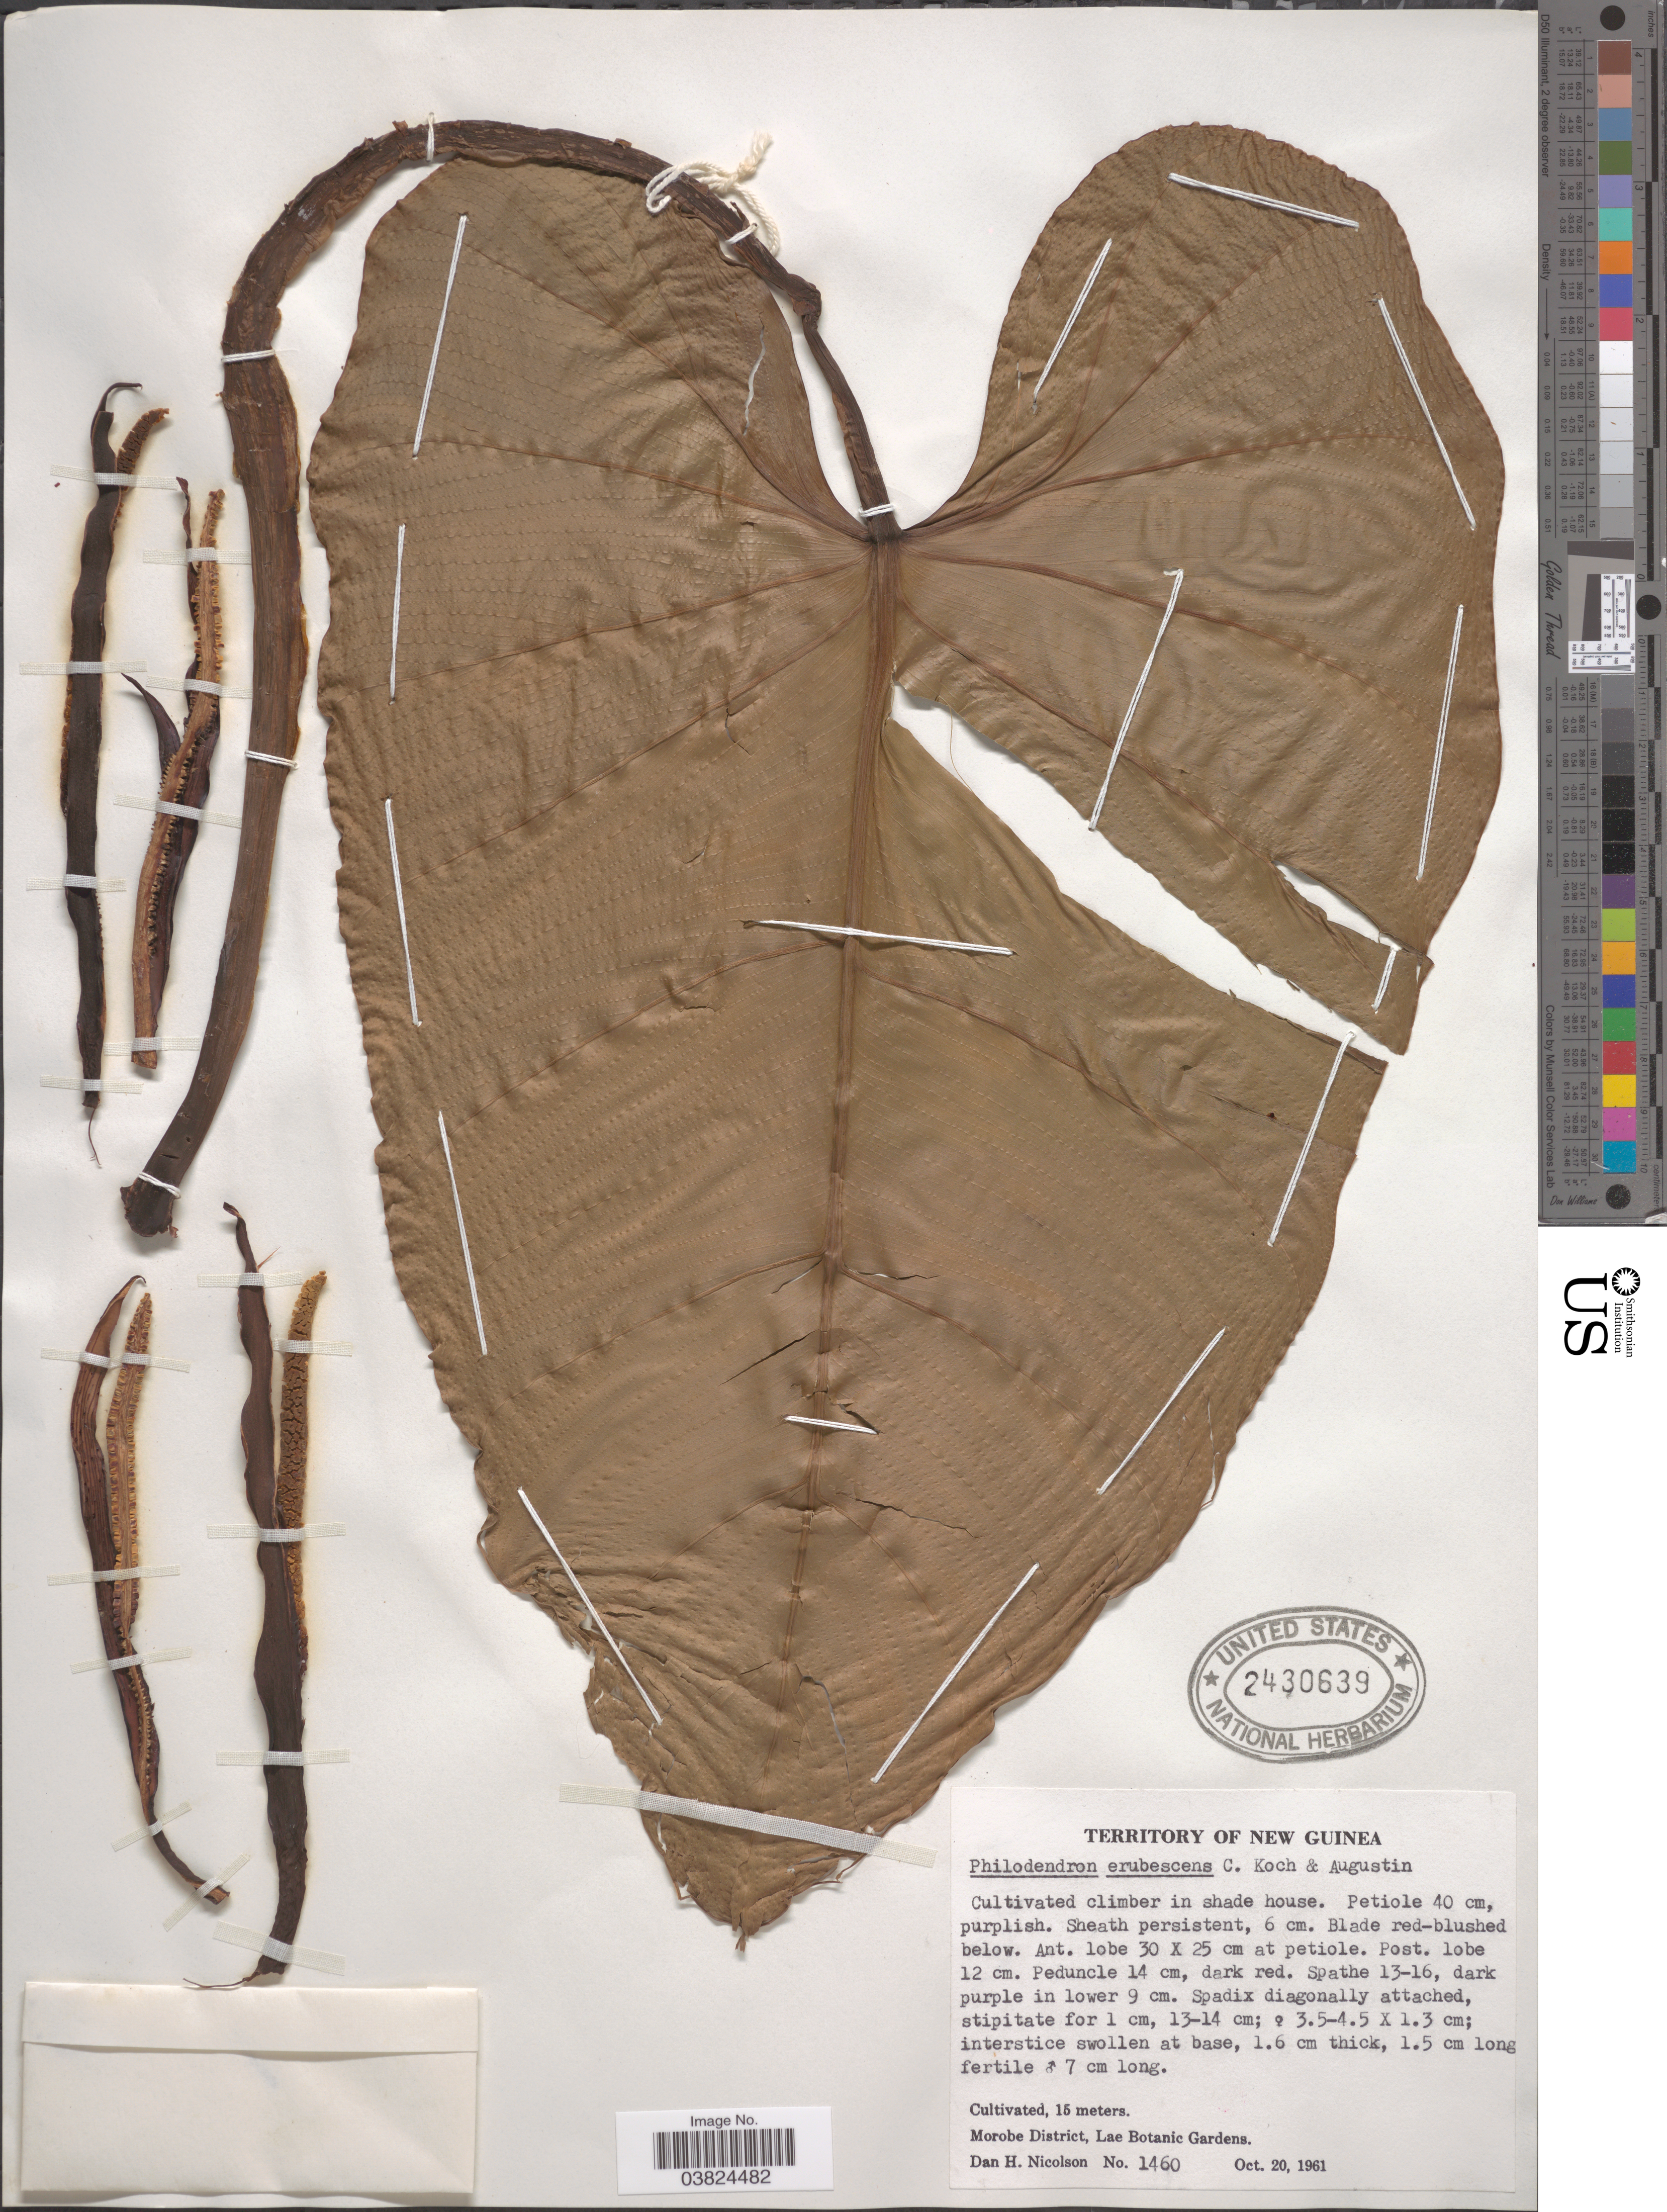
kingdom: Plantae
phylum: Tracheophyta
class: Liliopsida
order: Alismatales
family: Araceae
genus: Philodendron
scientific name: Philodendron erubescens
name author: K. Koch & Augustin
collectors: D. H. Nicolson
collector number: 1460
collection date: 1961-10-20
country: Papua New Guinea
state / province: Morobe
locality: Territory of New Guinea. Morobe District, Lae Botanic Gardens.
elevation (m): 15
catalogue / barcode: US 2430639